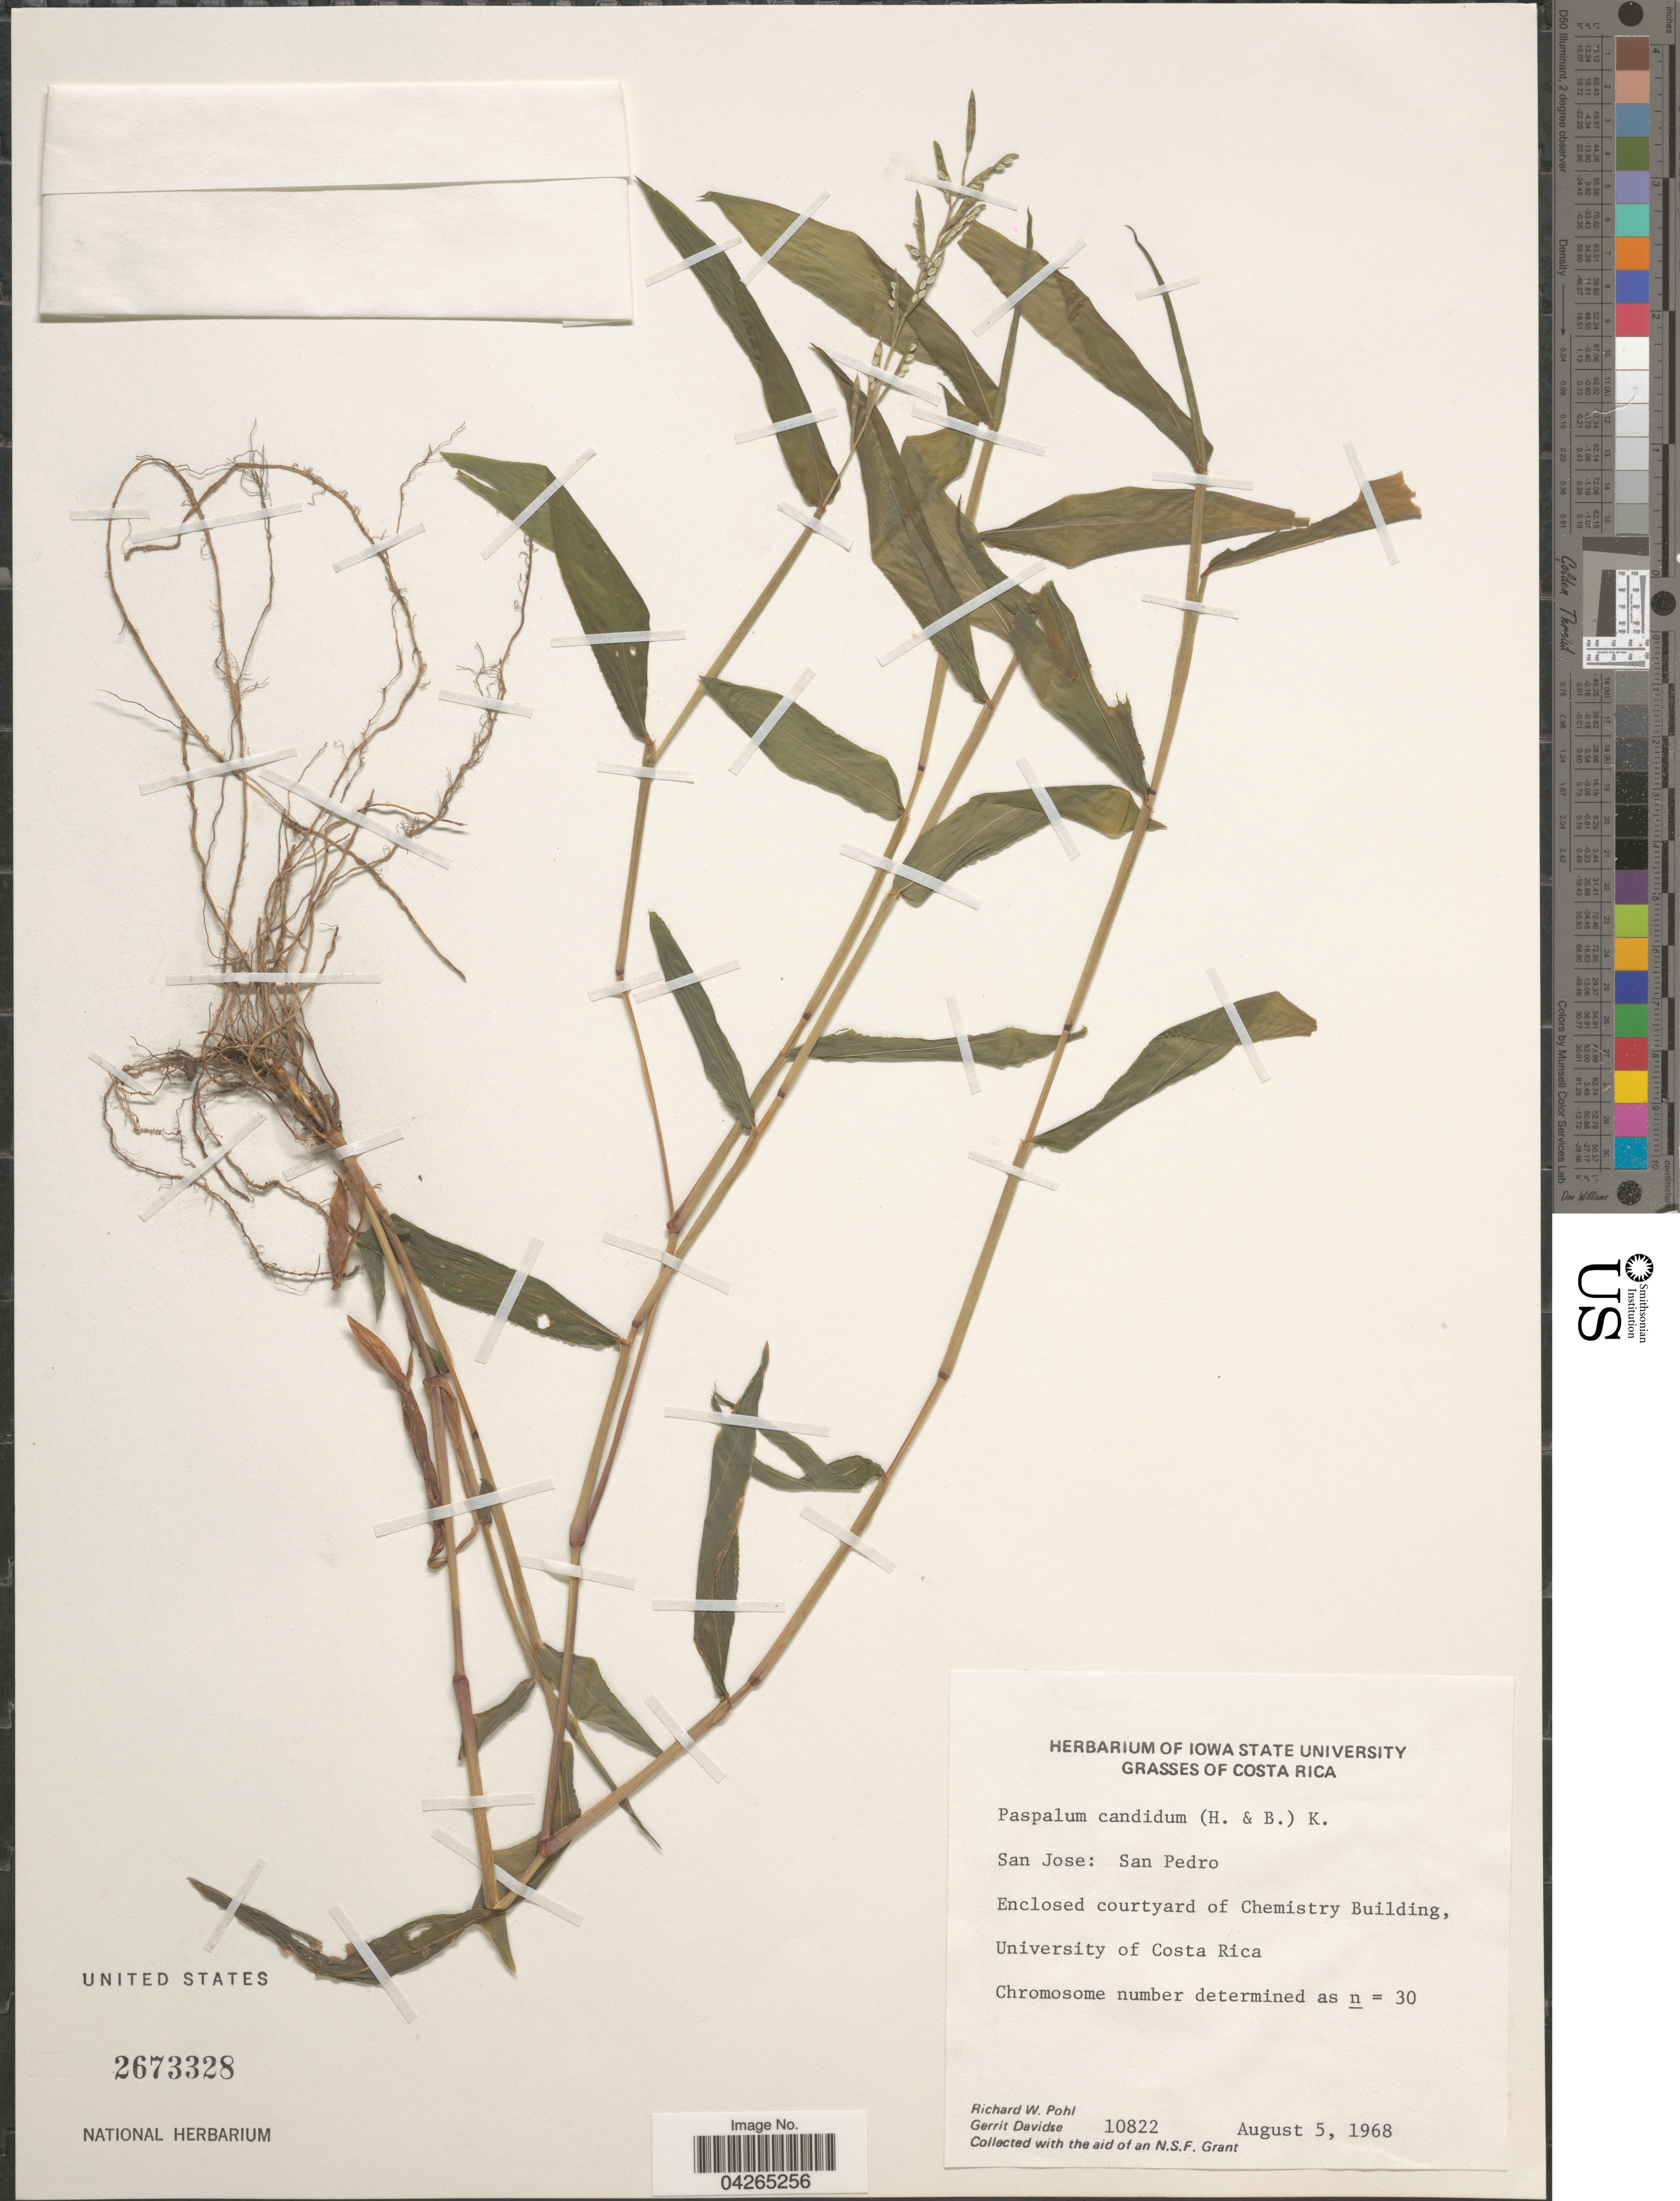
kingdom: Plantae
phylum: Tracheophyta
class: Liliopsida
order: Poales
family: Poaceae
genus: Paspalum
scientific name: Paspalum candidum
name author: (Humb. & Bonpl. ex Fleugge) Kunth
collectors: R. W. Pohl & G. Davidse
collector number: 10822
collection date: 1968-08-05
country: Costa Rica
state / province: San José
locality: San Pedro. University of Costa Rica.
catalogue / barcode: US 2673328